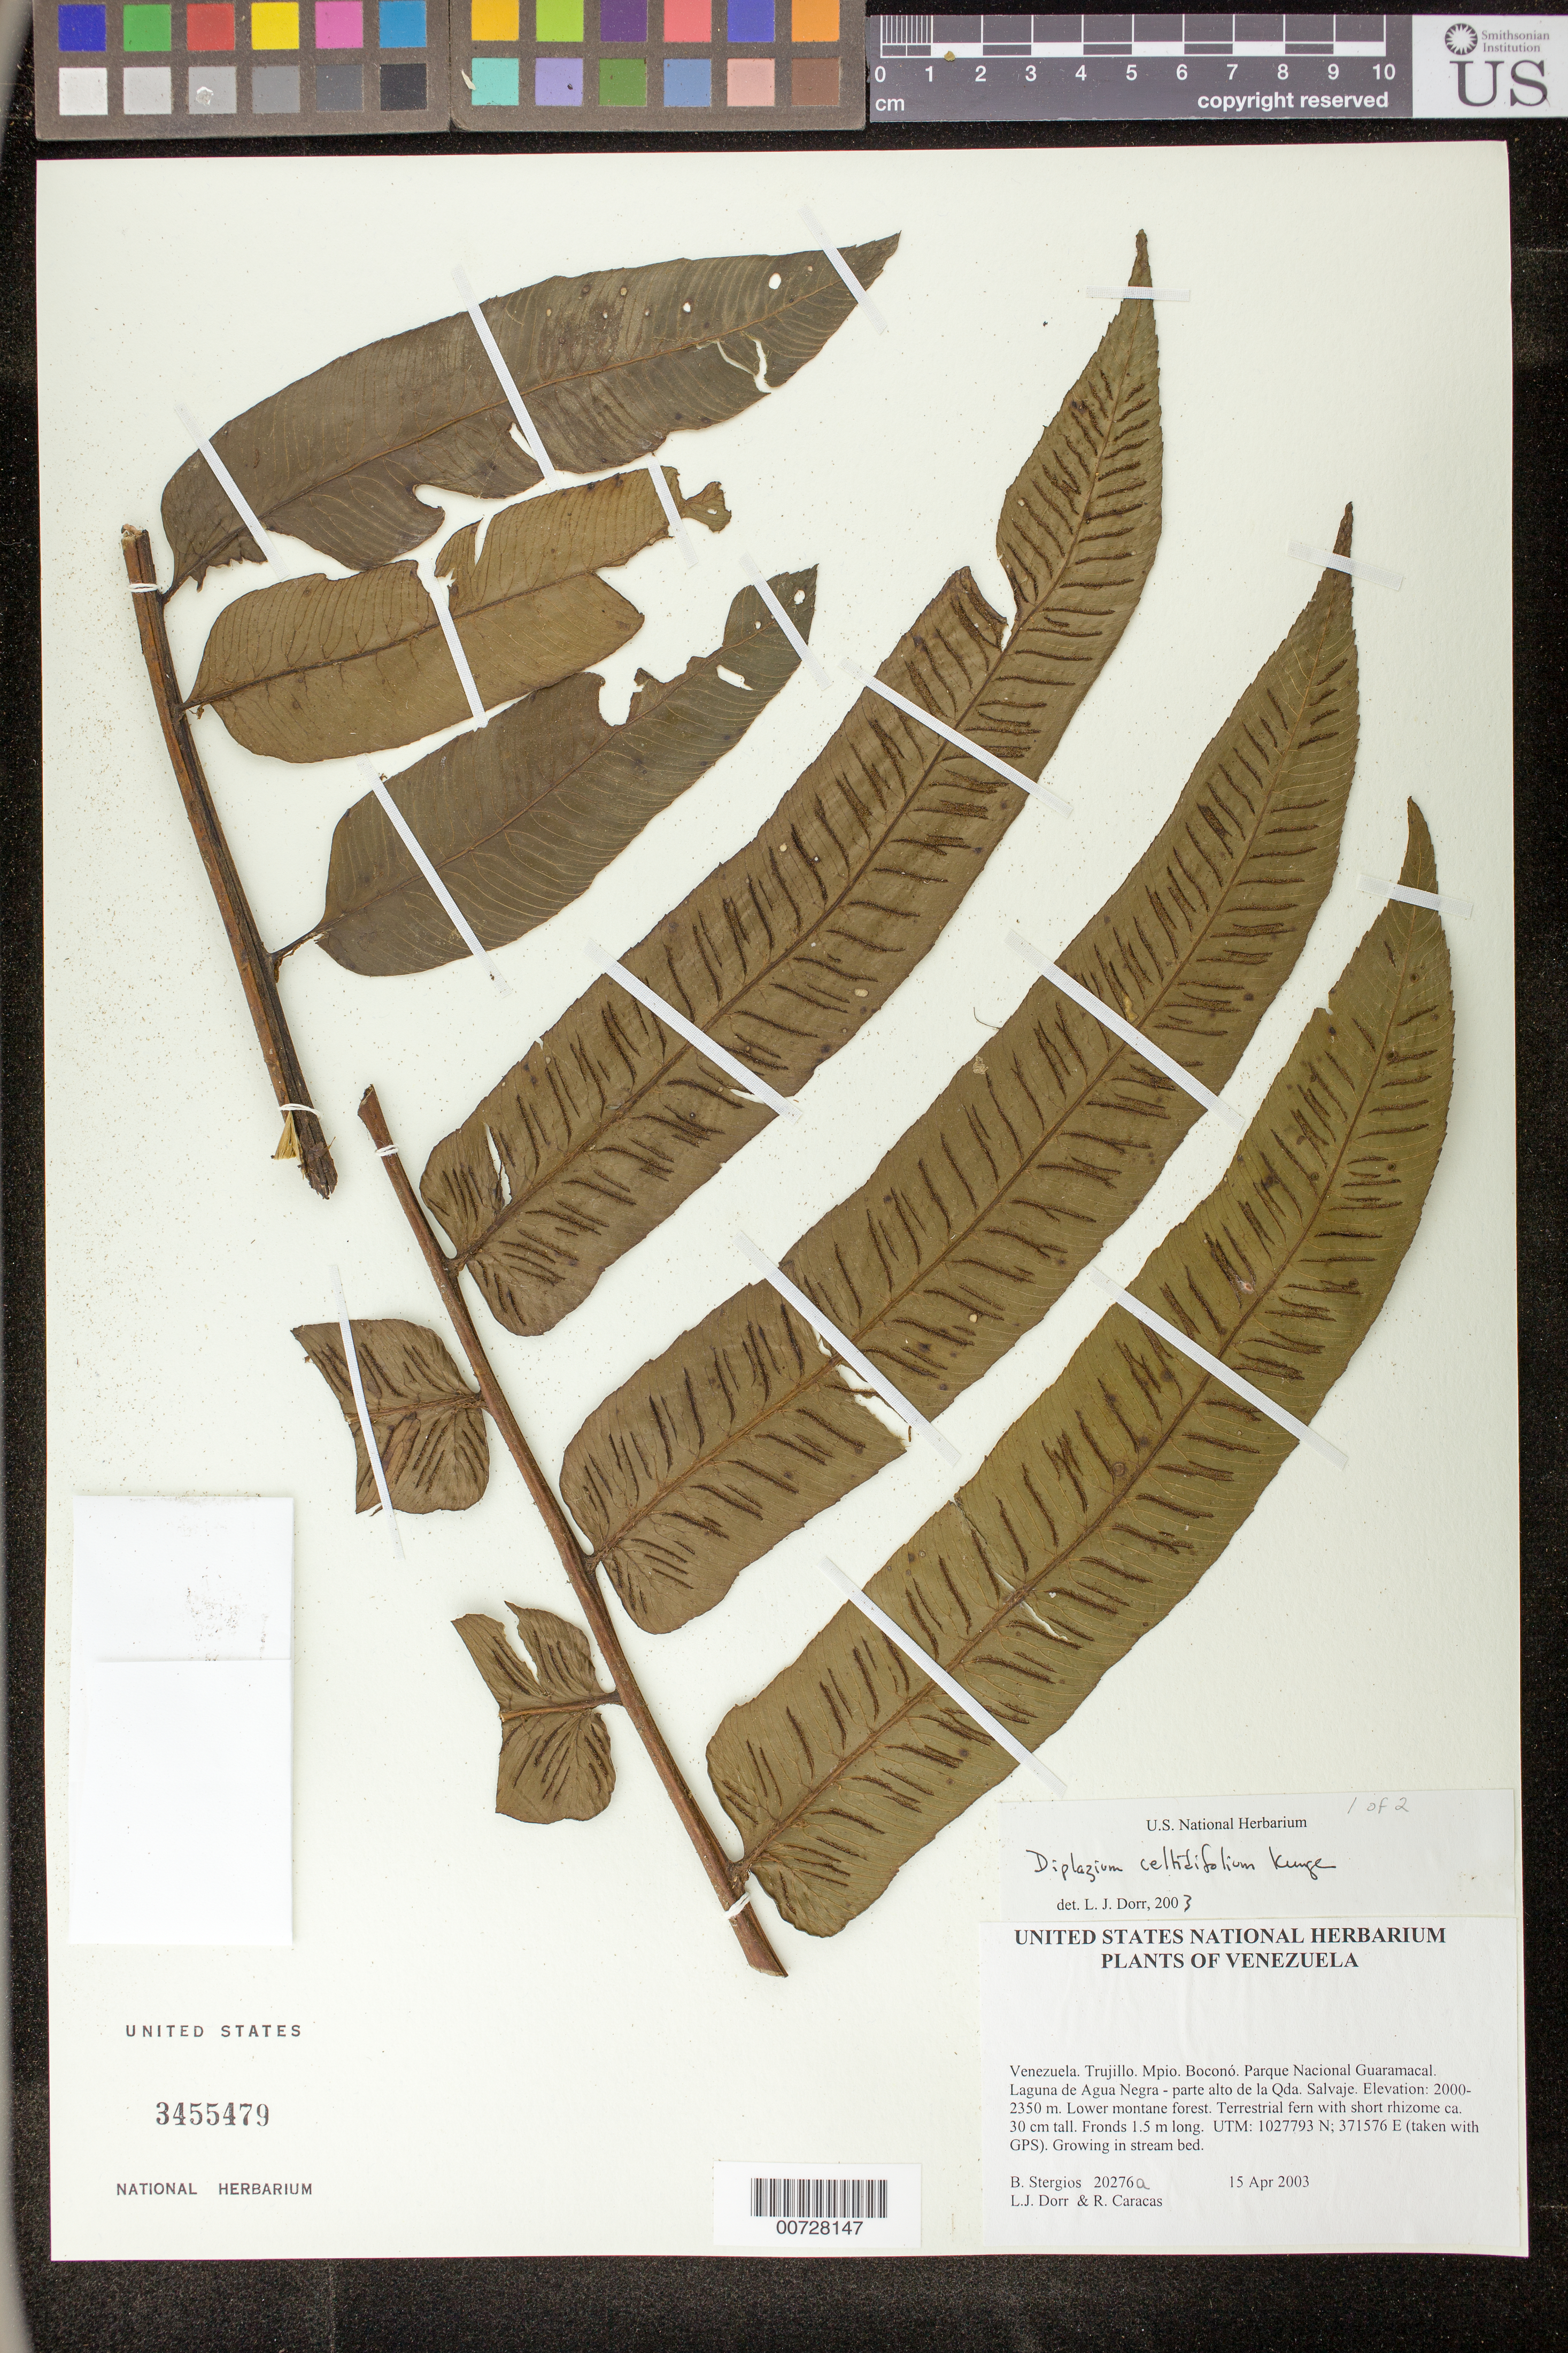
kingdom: Plantae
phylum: Tracheophyta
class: Polypodiopsida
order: Polypodiales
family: Athyriaceae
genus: Diplazium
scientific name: Diplazium celtidifolium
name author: Kunze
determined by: Dorr, L. J., (BOT), Smithsonian Institution - National Museum of Natural History (UNITED STATES)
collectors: B. G. Stergios, L. J. Dorr & R. Caracas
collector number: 20276a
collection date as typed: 15 Apr 2003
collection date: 2003-04-15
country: Venezuela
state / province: Trujillo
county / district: Boconó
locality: Parque Nacional Guaramacal, Laguna de Agua Negra - parte alto de la Qda. Salvaje.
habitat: Lower montane forest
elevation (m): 2000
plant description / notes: PORT, UC, US, VEN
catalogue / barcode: US 3455479